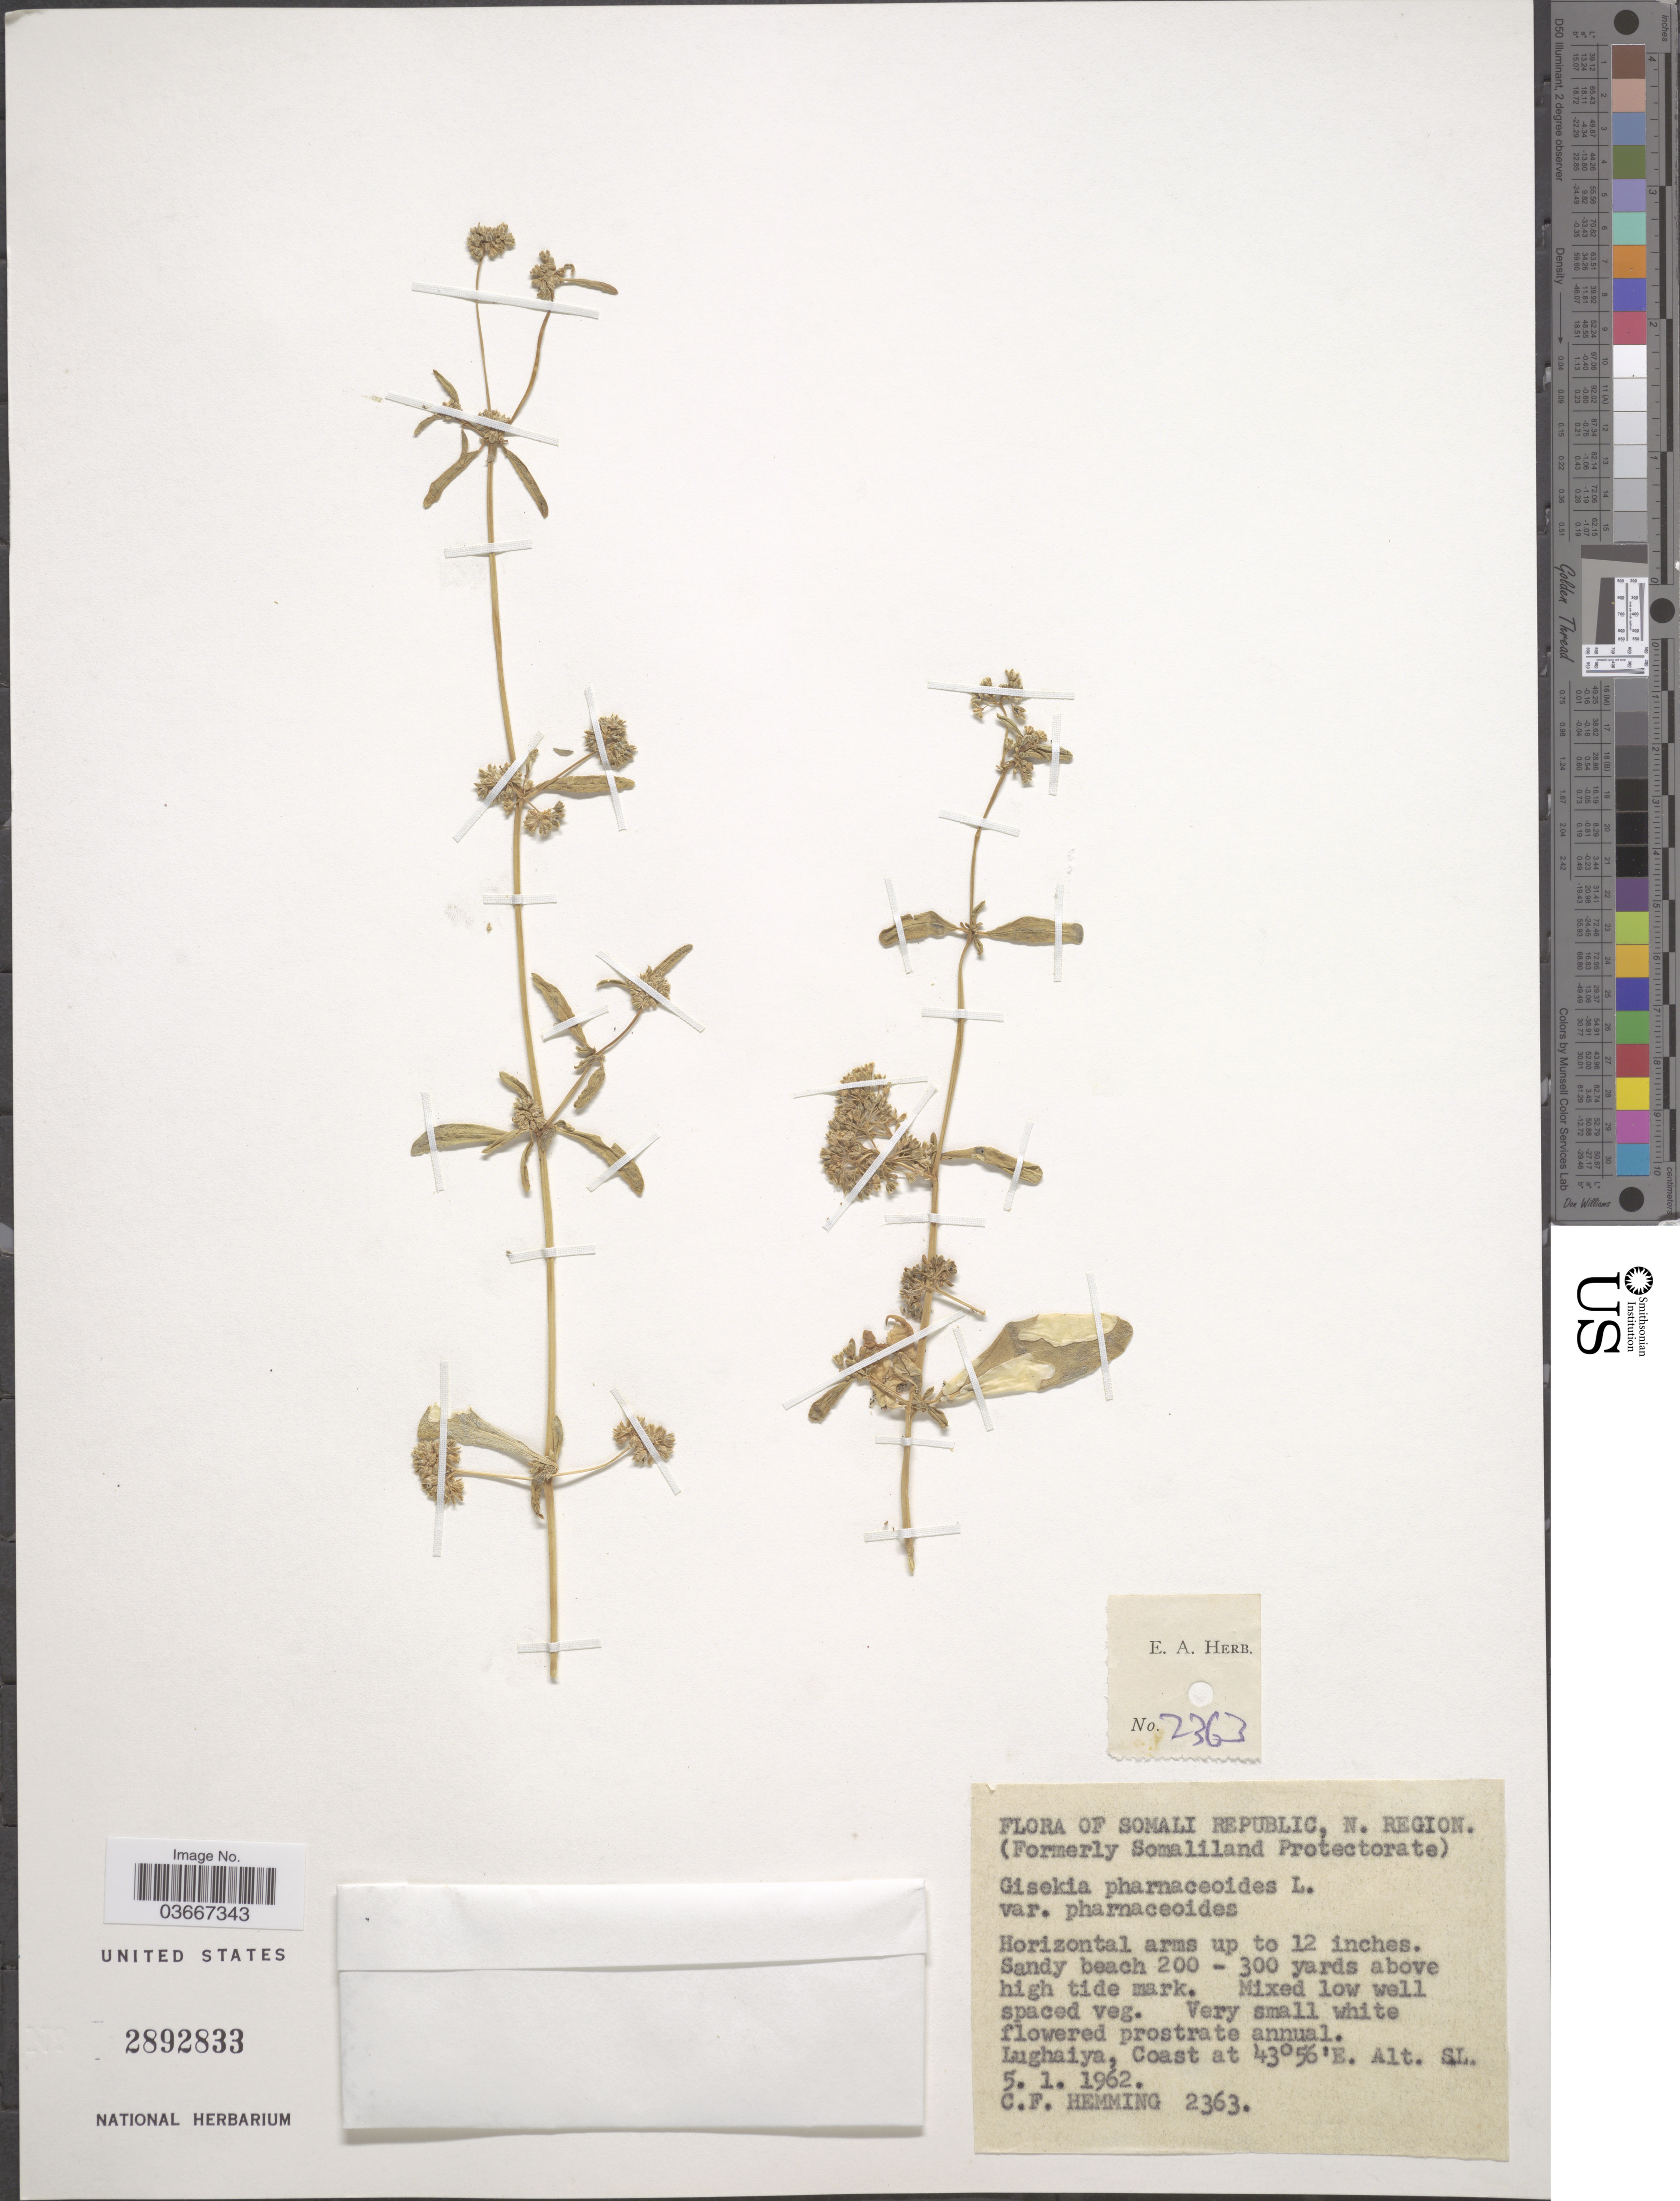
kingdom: Plantae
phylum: Tracheophyta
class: Magnoliopsida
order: Caryophyllales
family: Gisekiaceae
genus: Gisekia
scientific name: Gisekia pharnaceoides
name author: L.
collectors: C. Hemming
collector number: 2363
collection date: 1962-01-05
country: Somalia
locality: Somali Republic, N. Region. (Formerly Somaliland Protectorate). Sandy beach 200 - 300 yards above high tide mark. Lughaiya, Coast.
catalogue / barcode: US 2892833